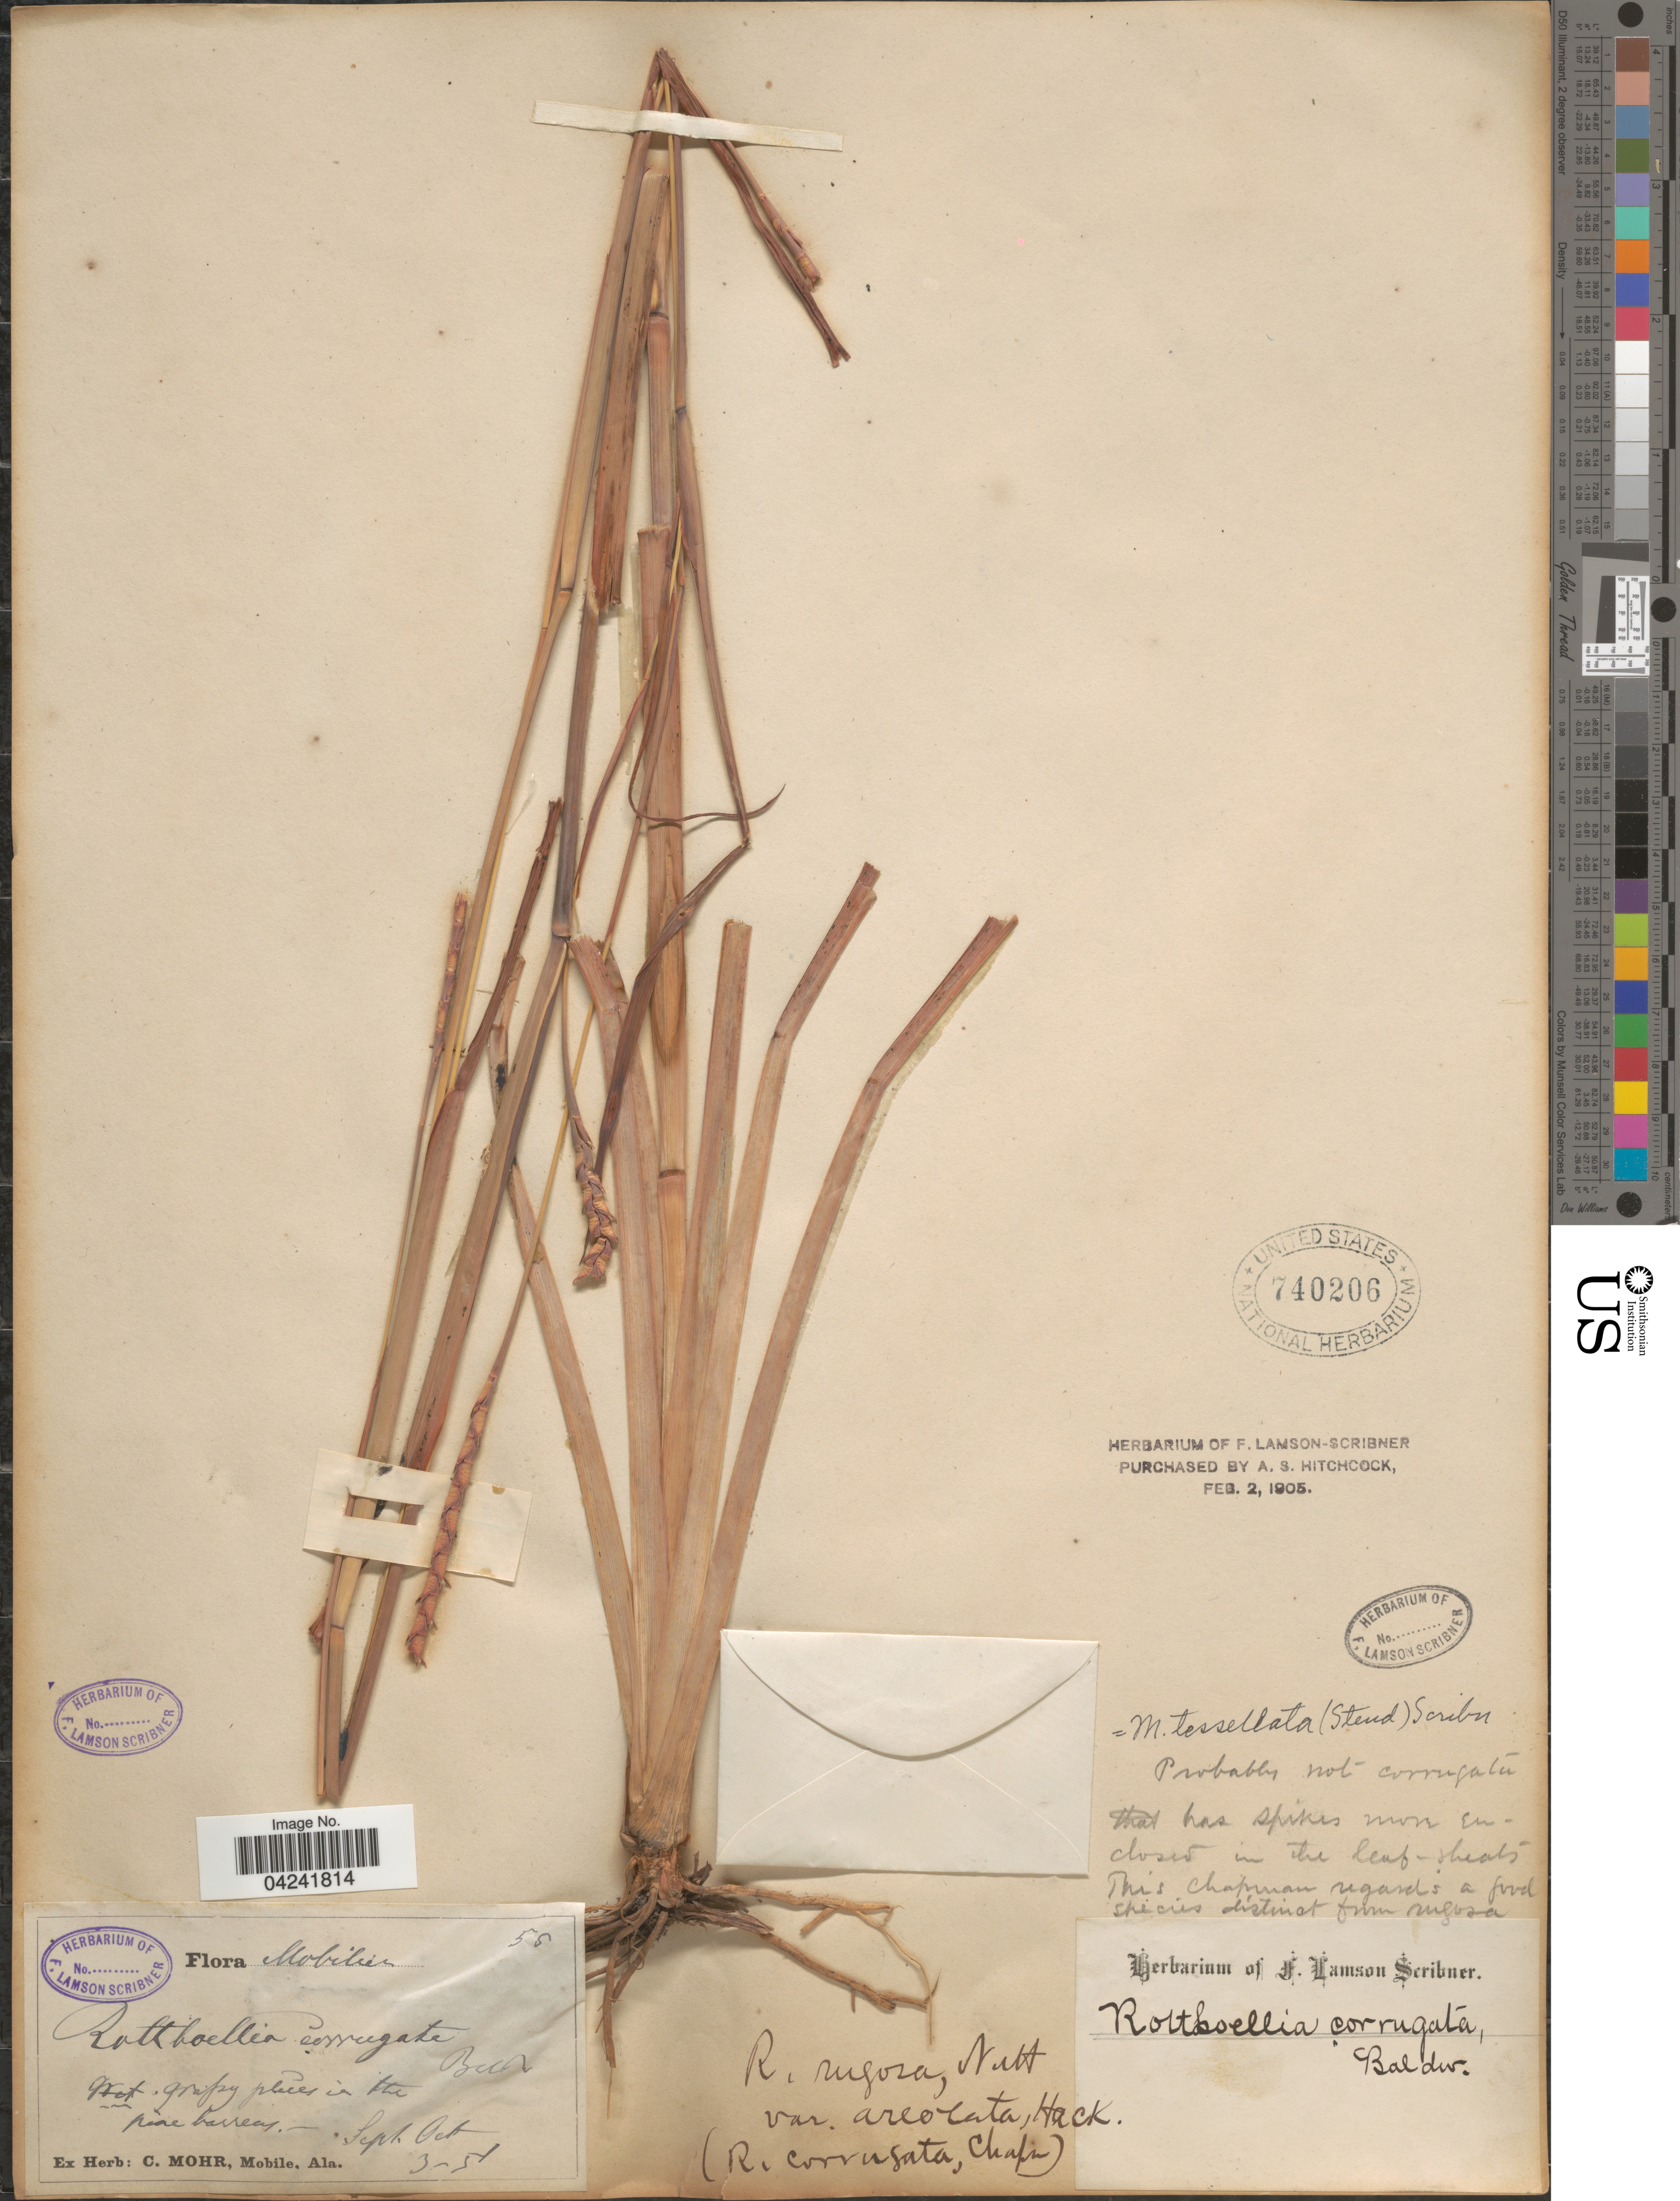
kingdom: Plantae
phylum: Tracheophyta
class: Liliopsida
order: Poales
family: Poaceae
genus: Mnesithea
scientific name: Mnesithea tessellata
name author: (Steud.) de Koning & Sosef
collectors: ex herb. C. Mohr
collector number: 55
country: United States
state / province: Alabama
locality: Mobile.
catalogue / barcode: US 740206